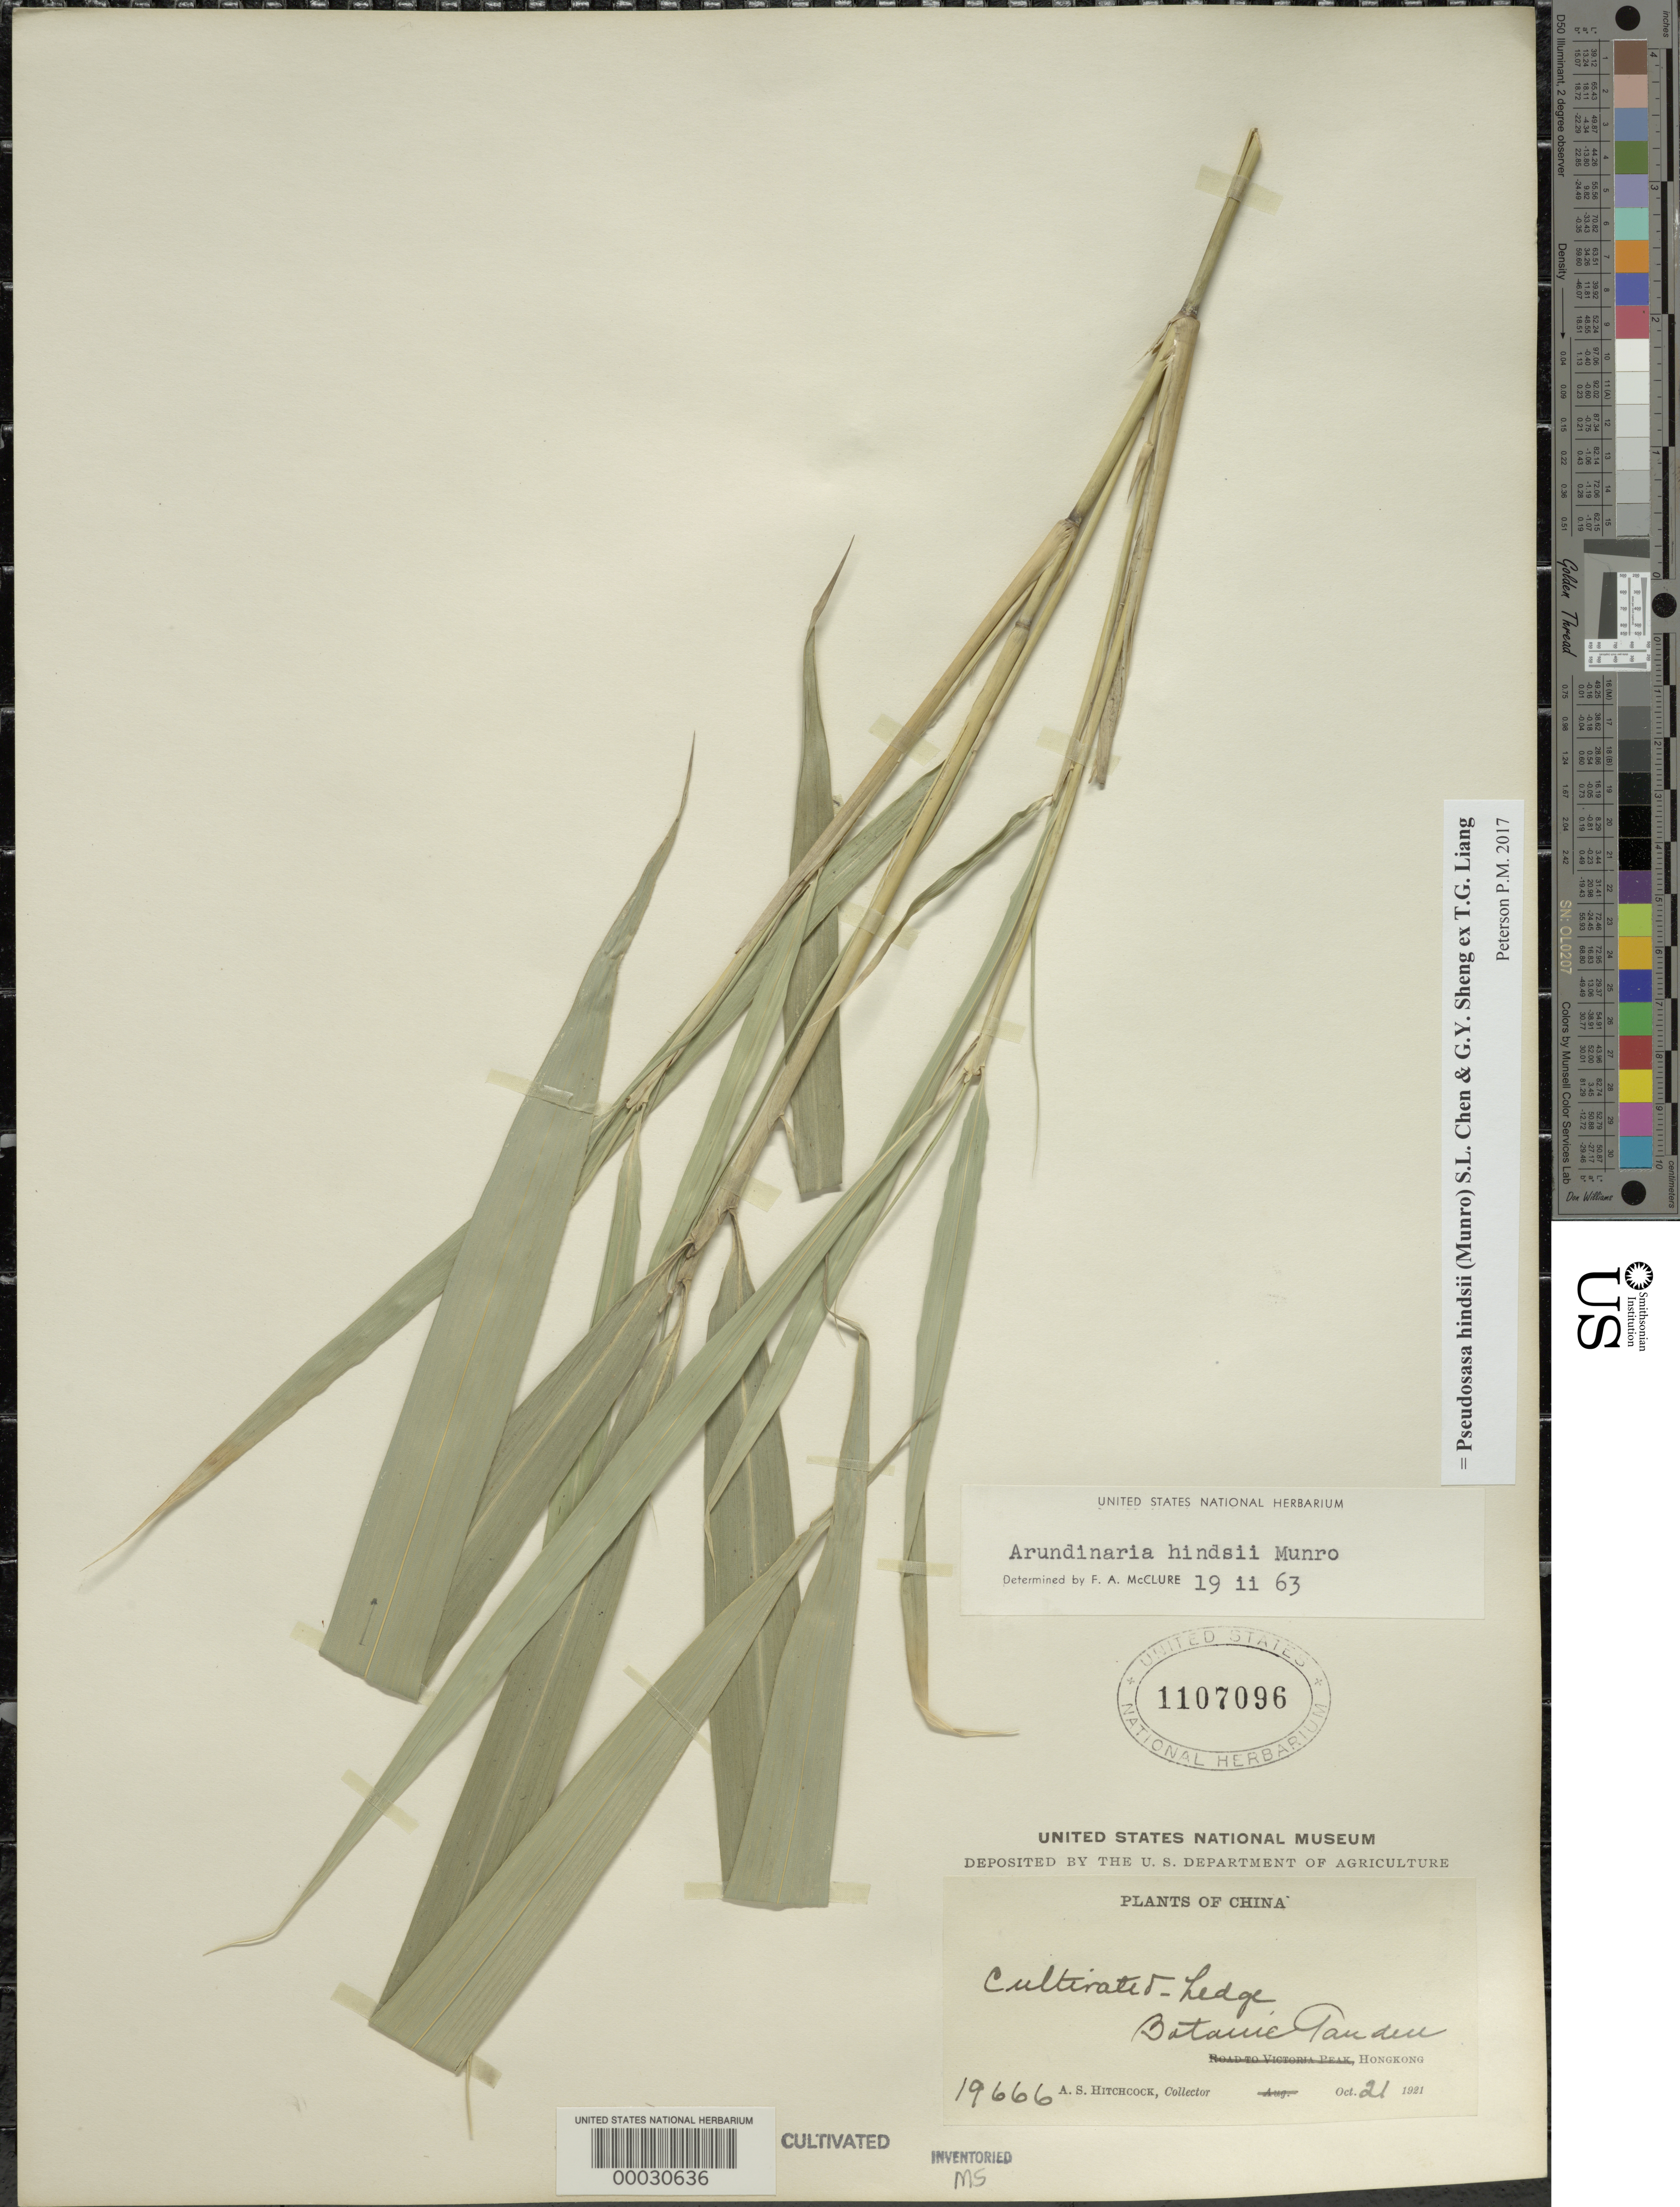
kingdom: Plantae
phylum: Tracheophyta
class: Liliopsida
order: Poales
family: Poaceae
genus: Pseudosasa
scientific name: Pseudosasa hindsii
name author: (Munro) S.L. Chen & G.Y. Sheng ex T.G. Liang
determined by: Poaceae Reorganization Project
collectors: A. S. Hitchcock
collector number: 19666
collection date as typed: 21 Oct 1921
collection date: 1921-10-21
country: China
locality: Botanical garden-hong kong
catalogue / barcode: US 1107096